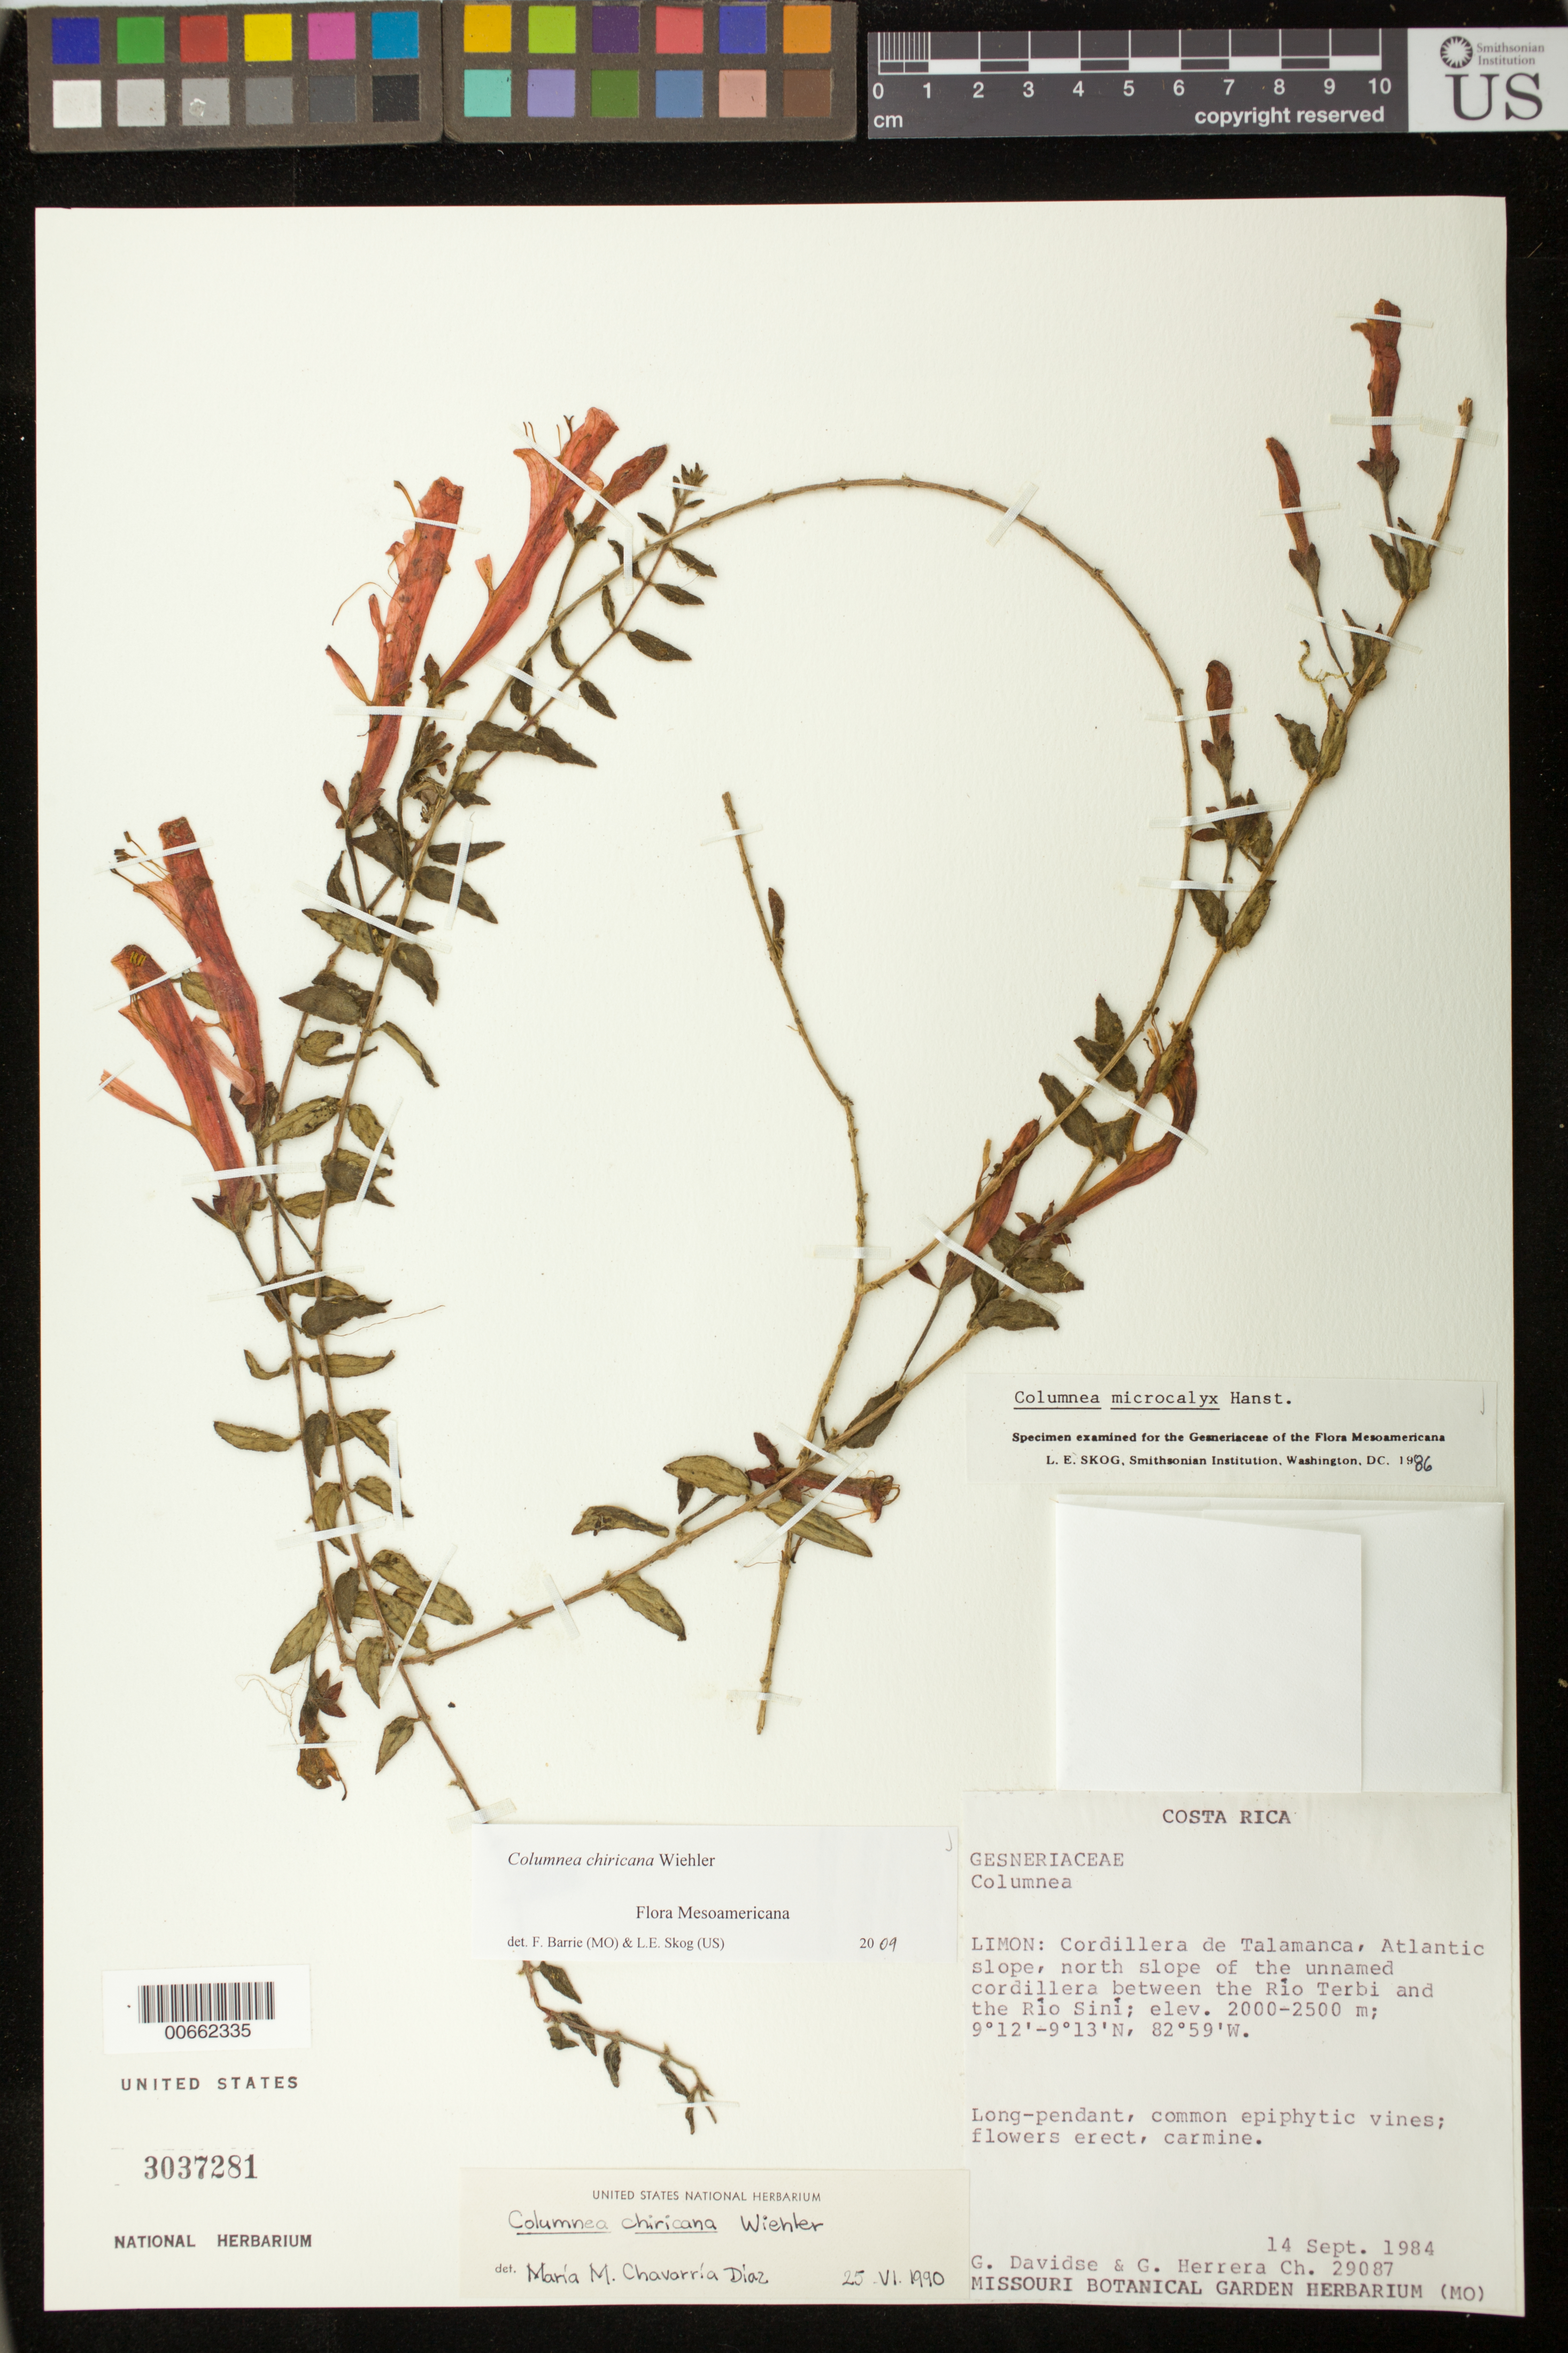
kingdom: Plantae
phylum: Tracheophyta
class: Magnoliopsida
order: Lamiales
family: Gesneriaceae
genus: Columnea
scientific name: Columnea chiricana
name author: Wiehler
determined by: Barrie, F. R.; Skog, Laurence E.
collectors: G. Davidse & G. Herrera Ch.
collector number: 29087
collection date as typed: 14 Sep 1984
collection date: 1984-09-14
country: Costa Rica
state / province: Limón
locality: Cordillera de Talamanca, Atlantic slope, north slope of the unnamed cordillera between the Rio Terbi and the Rio Siní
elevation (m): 2000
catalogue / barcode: US 3037281